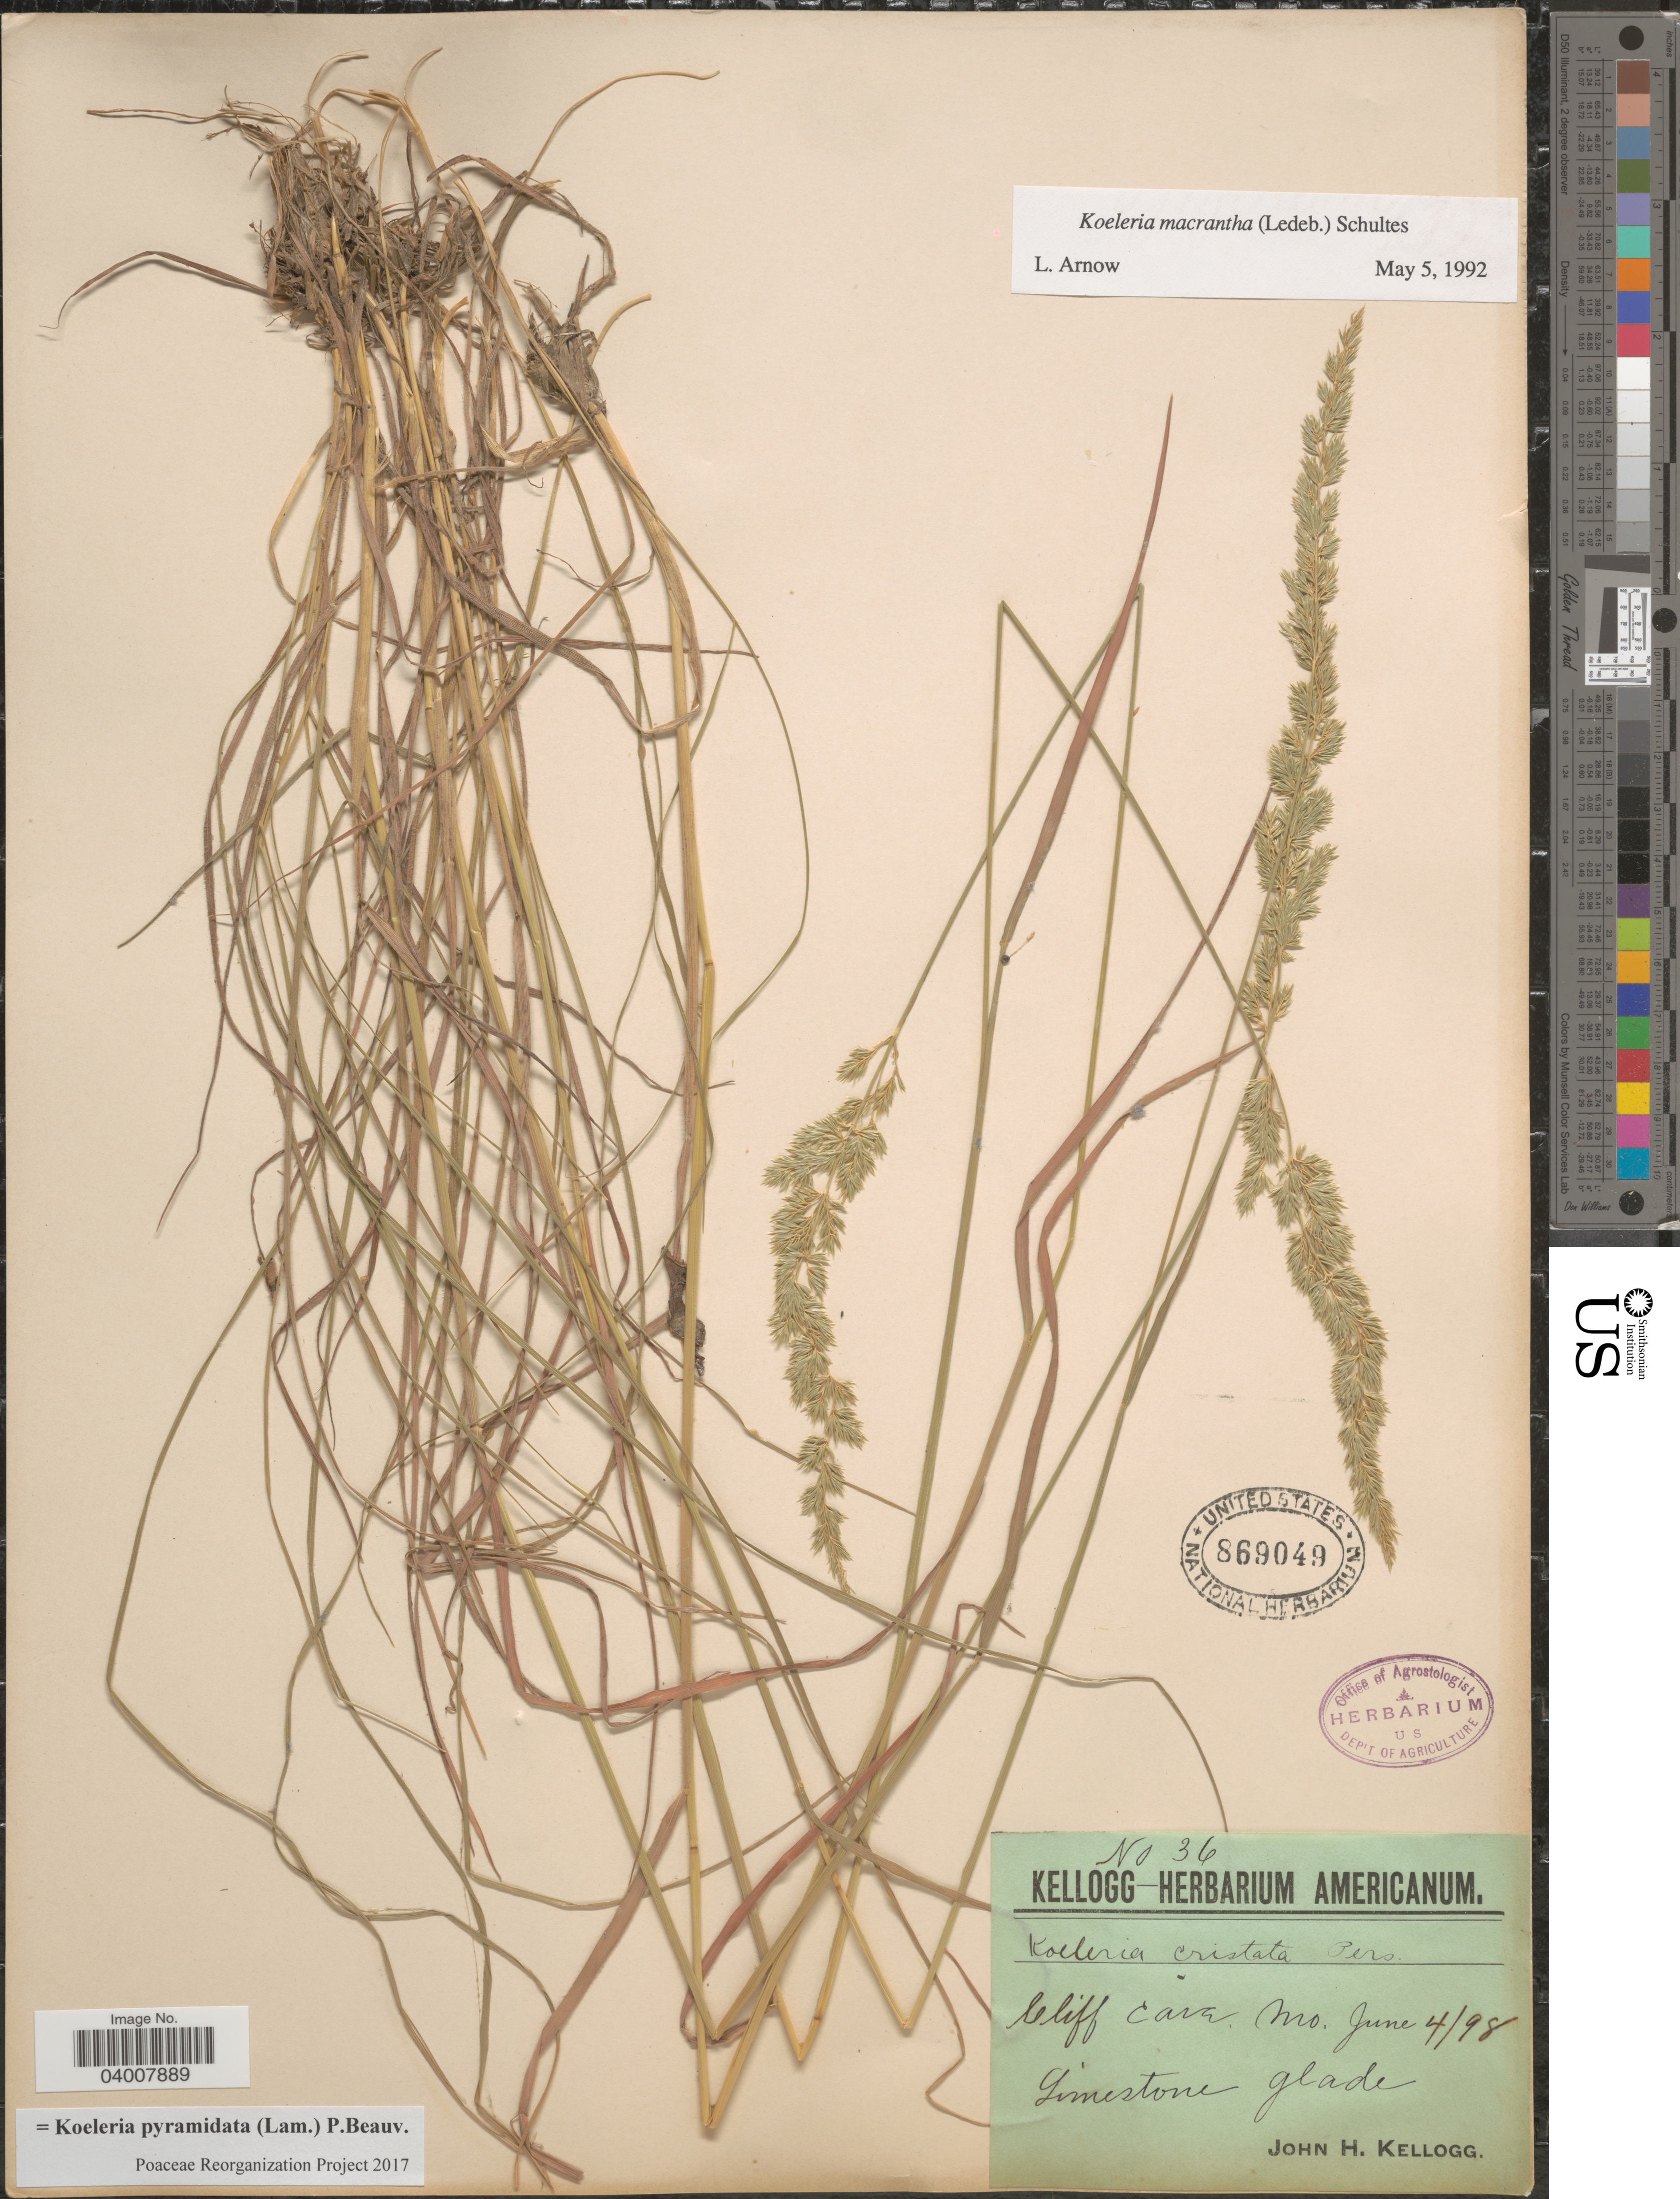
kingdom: Plantae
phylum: Tracheophyta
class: Liliopsida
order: Poales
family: Poaceae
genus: Koeleria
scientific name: Koeleria pyramidata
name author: (Lam.) P. Beauv.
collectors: J. H. Kellogg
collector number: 36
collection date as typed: Transcribed d/m/y: 4/6/98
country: United States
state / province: Missouri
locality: Cliff Cave. Limestone glade.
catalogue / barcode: US 869049